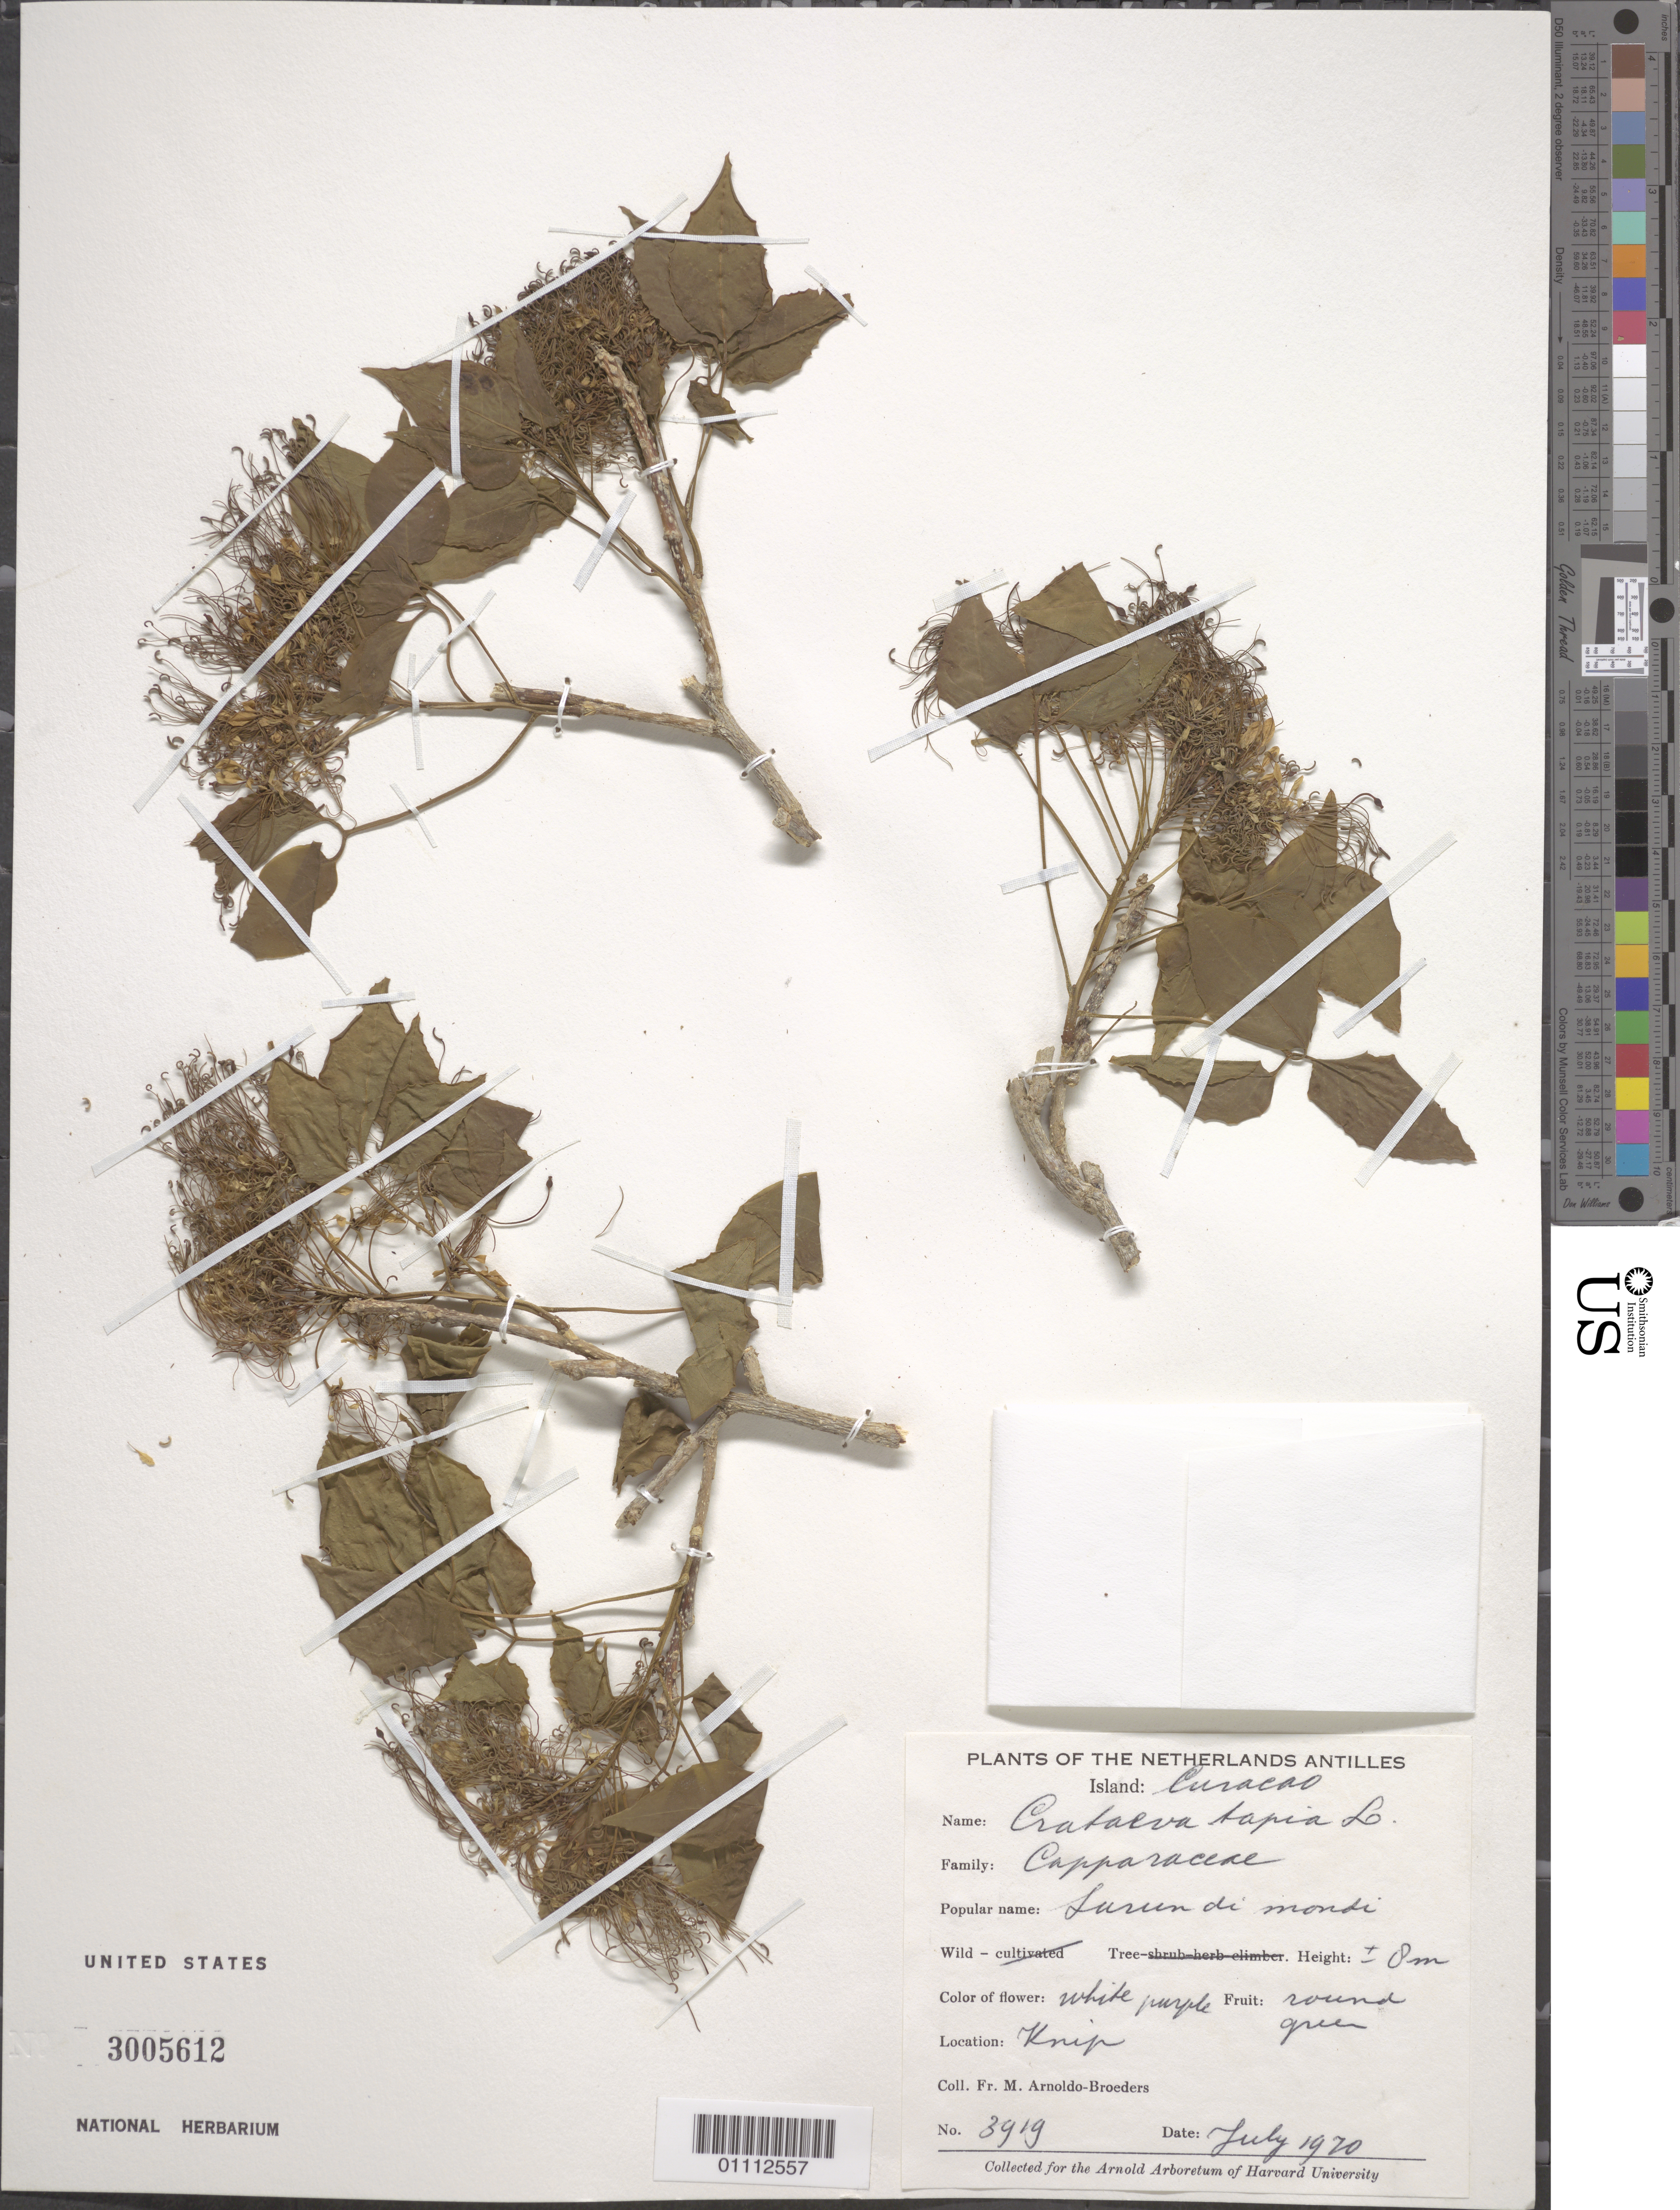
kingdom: Plantae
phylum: Tracheophyta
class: Magnoliopsida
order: Brassicales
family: Capparaceae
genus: Crateva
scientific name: Crateva tapia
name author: L.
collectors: N. Arnoldo-Broeders & N. Arnoldo-Broeders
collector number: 3919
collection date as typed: Jul 1970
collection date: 1970-07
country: Curaçao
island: Curaçao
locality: Hills of Knip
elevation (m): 8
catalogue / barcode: US 3005612